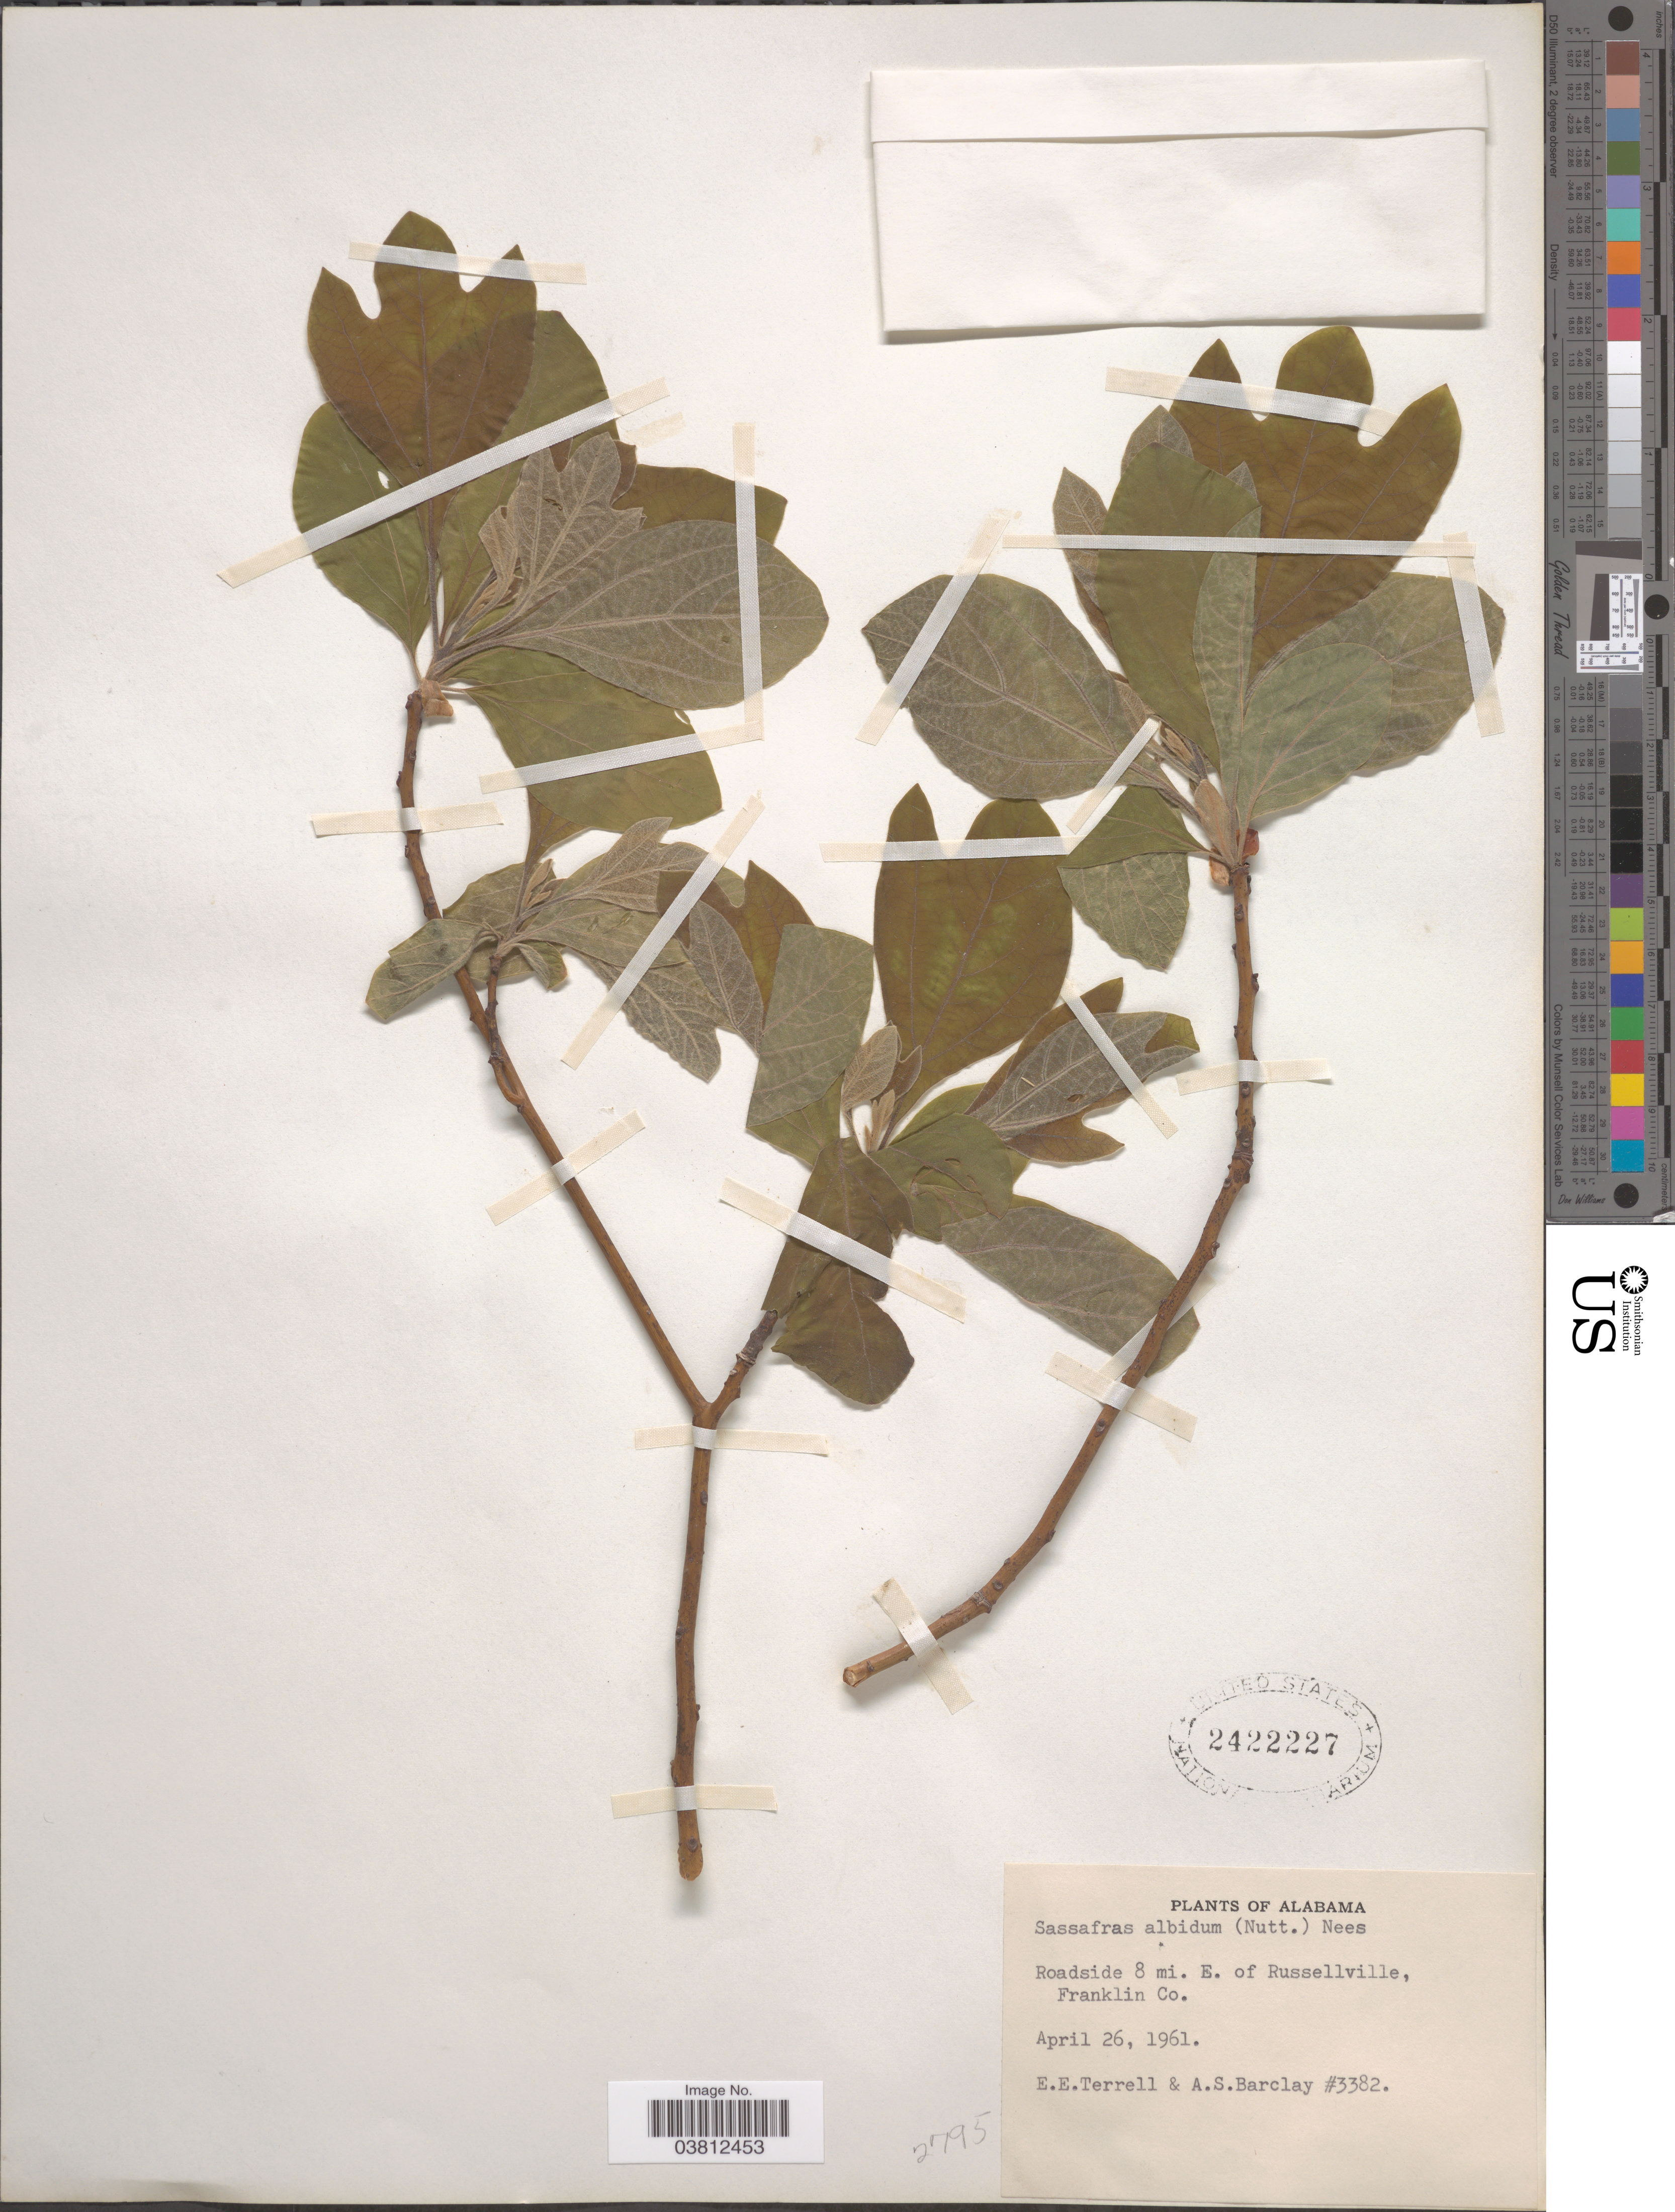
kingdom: Plantae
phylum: Tracheophyta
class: Magnoliopsida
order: Laurales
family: Lauraceae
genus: Sassafras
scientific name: Sassafras albidum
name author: (Nutt.) Nees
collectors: E. E. Terrell & A. S. Barclay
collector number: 3382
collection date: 1961-04-26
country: United States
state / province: Alabama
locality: Roadside 8 mi. E. of Russellville, Franklin Co.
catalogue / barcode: US 2422227